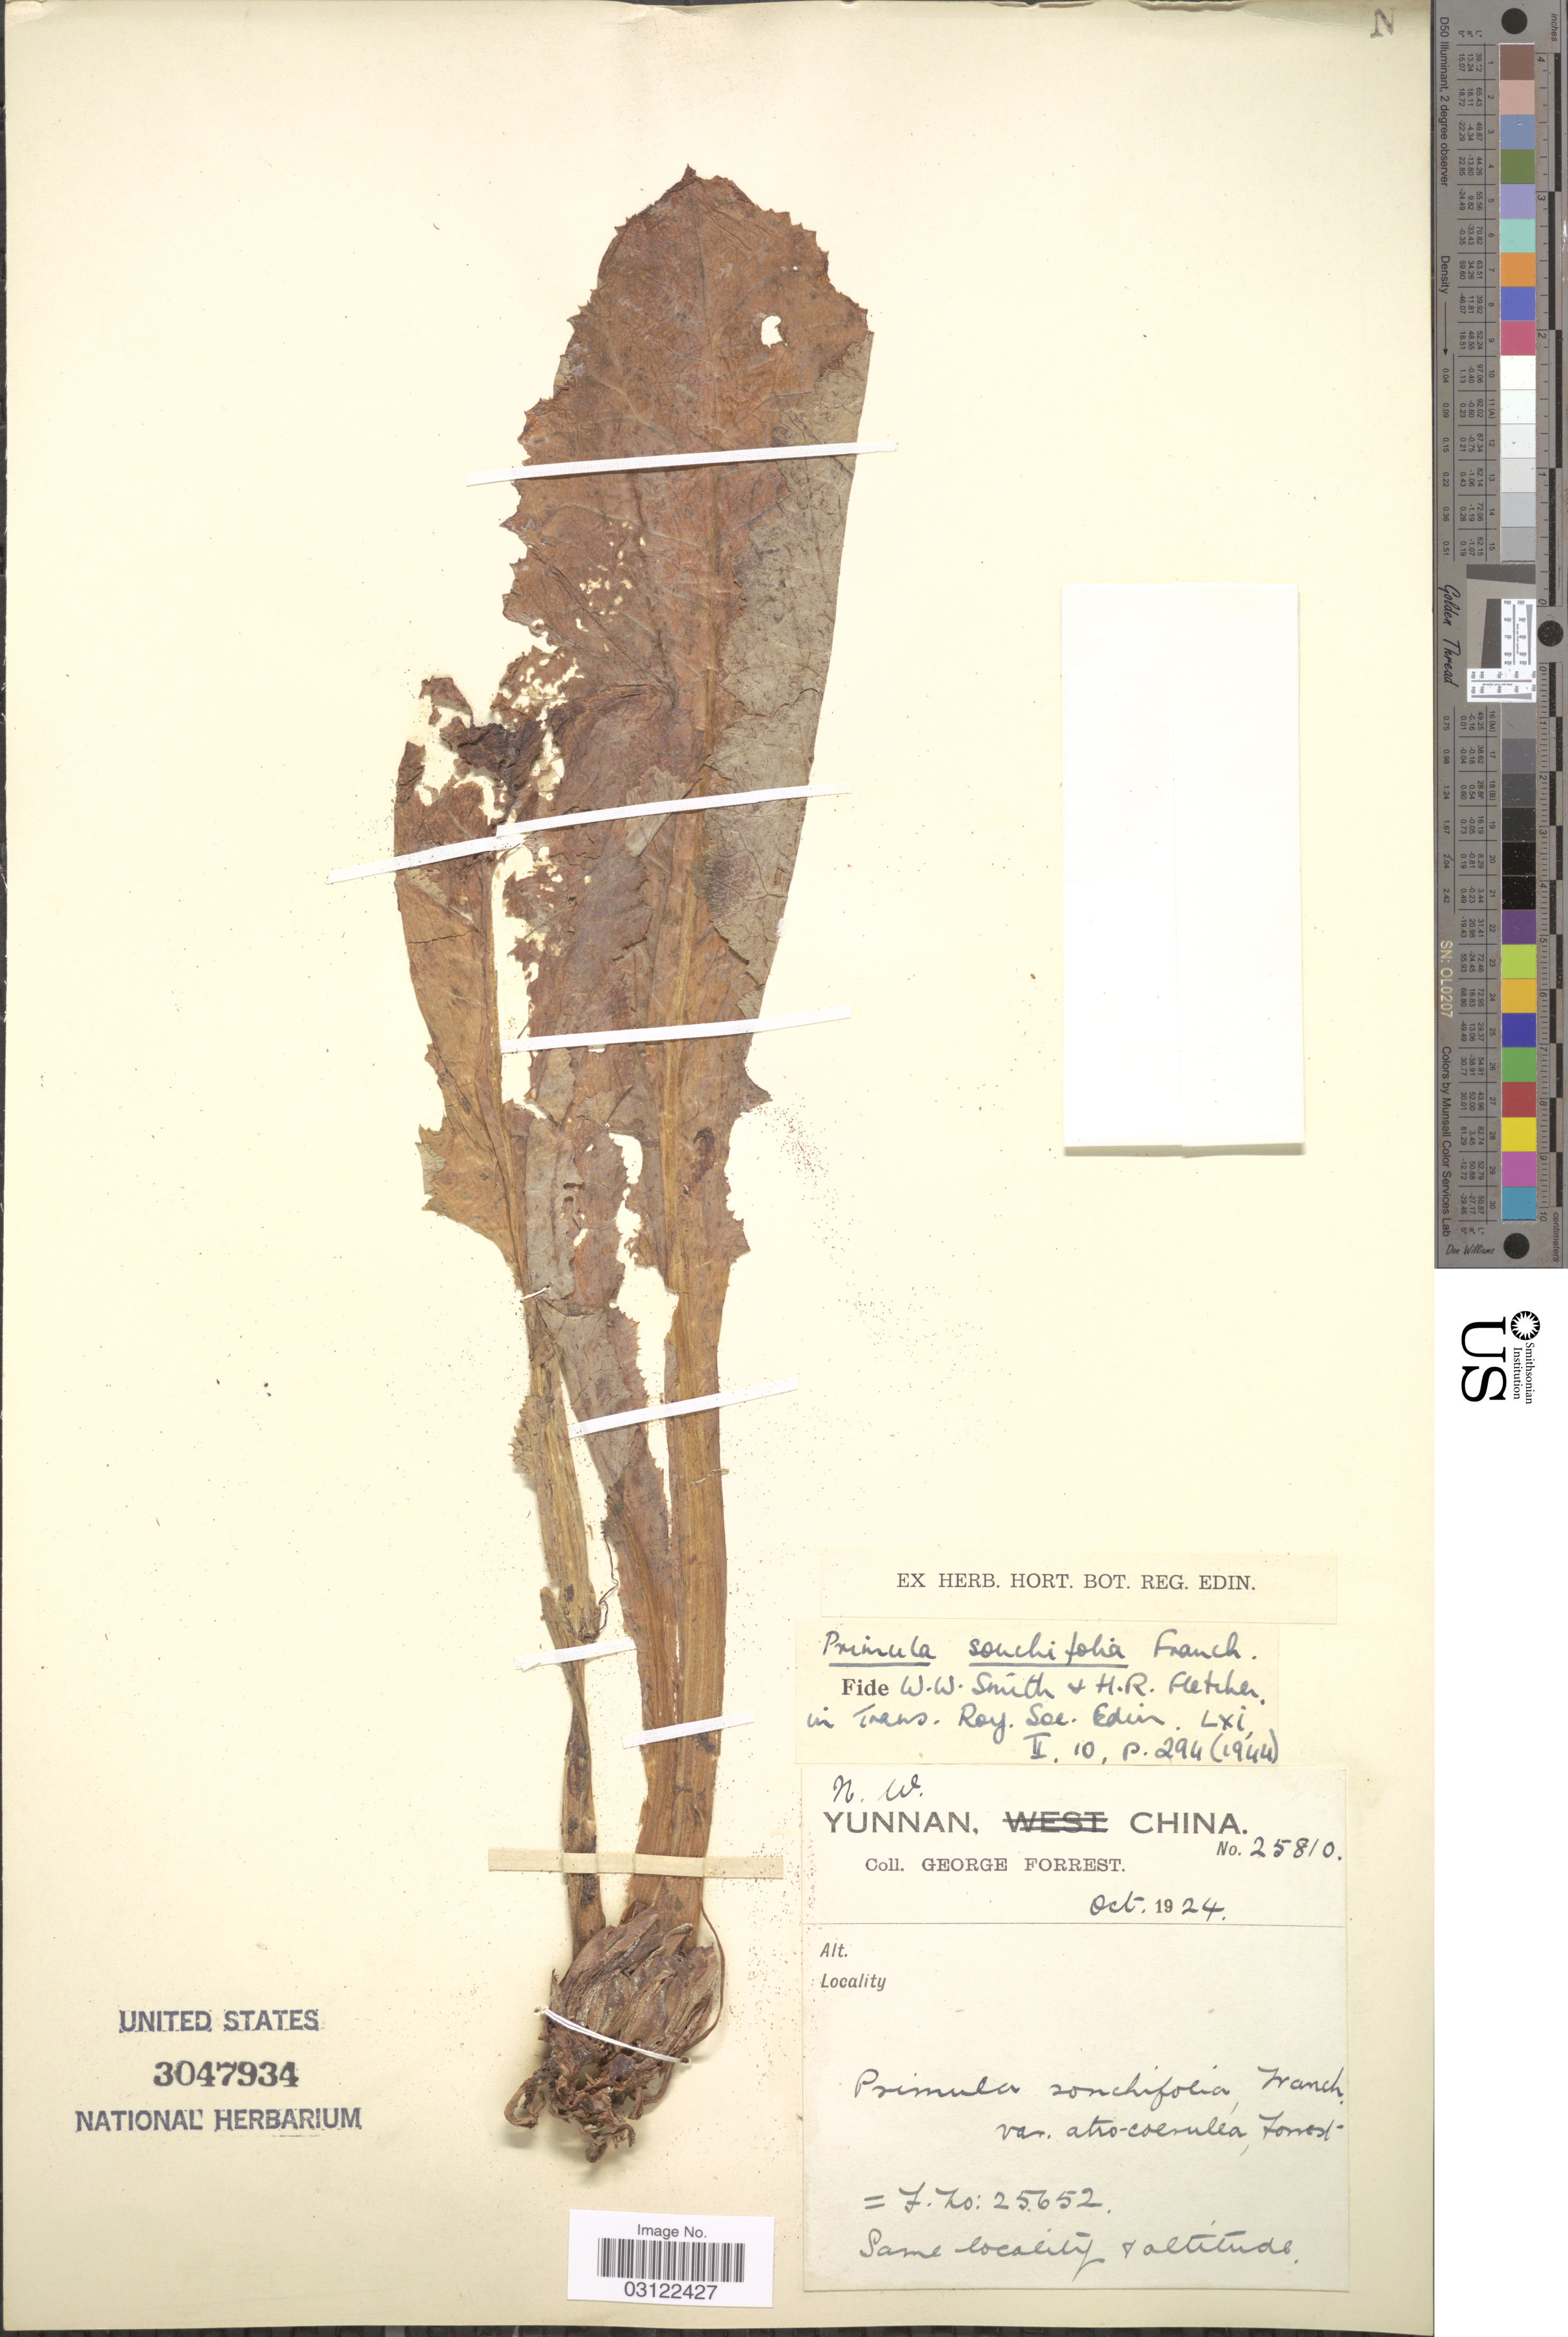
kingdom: Plantae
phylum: Tracheophyta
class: Magnoliopsida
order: Ericales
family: Primulaceae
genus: Primula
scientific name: Primula sonchifolia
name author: Franch.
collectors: G. Forrest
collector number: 25810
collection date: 1924-10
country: China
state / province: Yunnan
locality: N.W. Yunnan.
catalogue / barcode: US 3047934